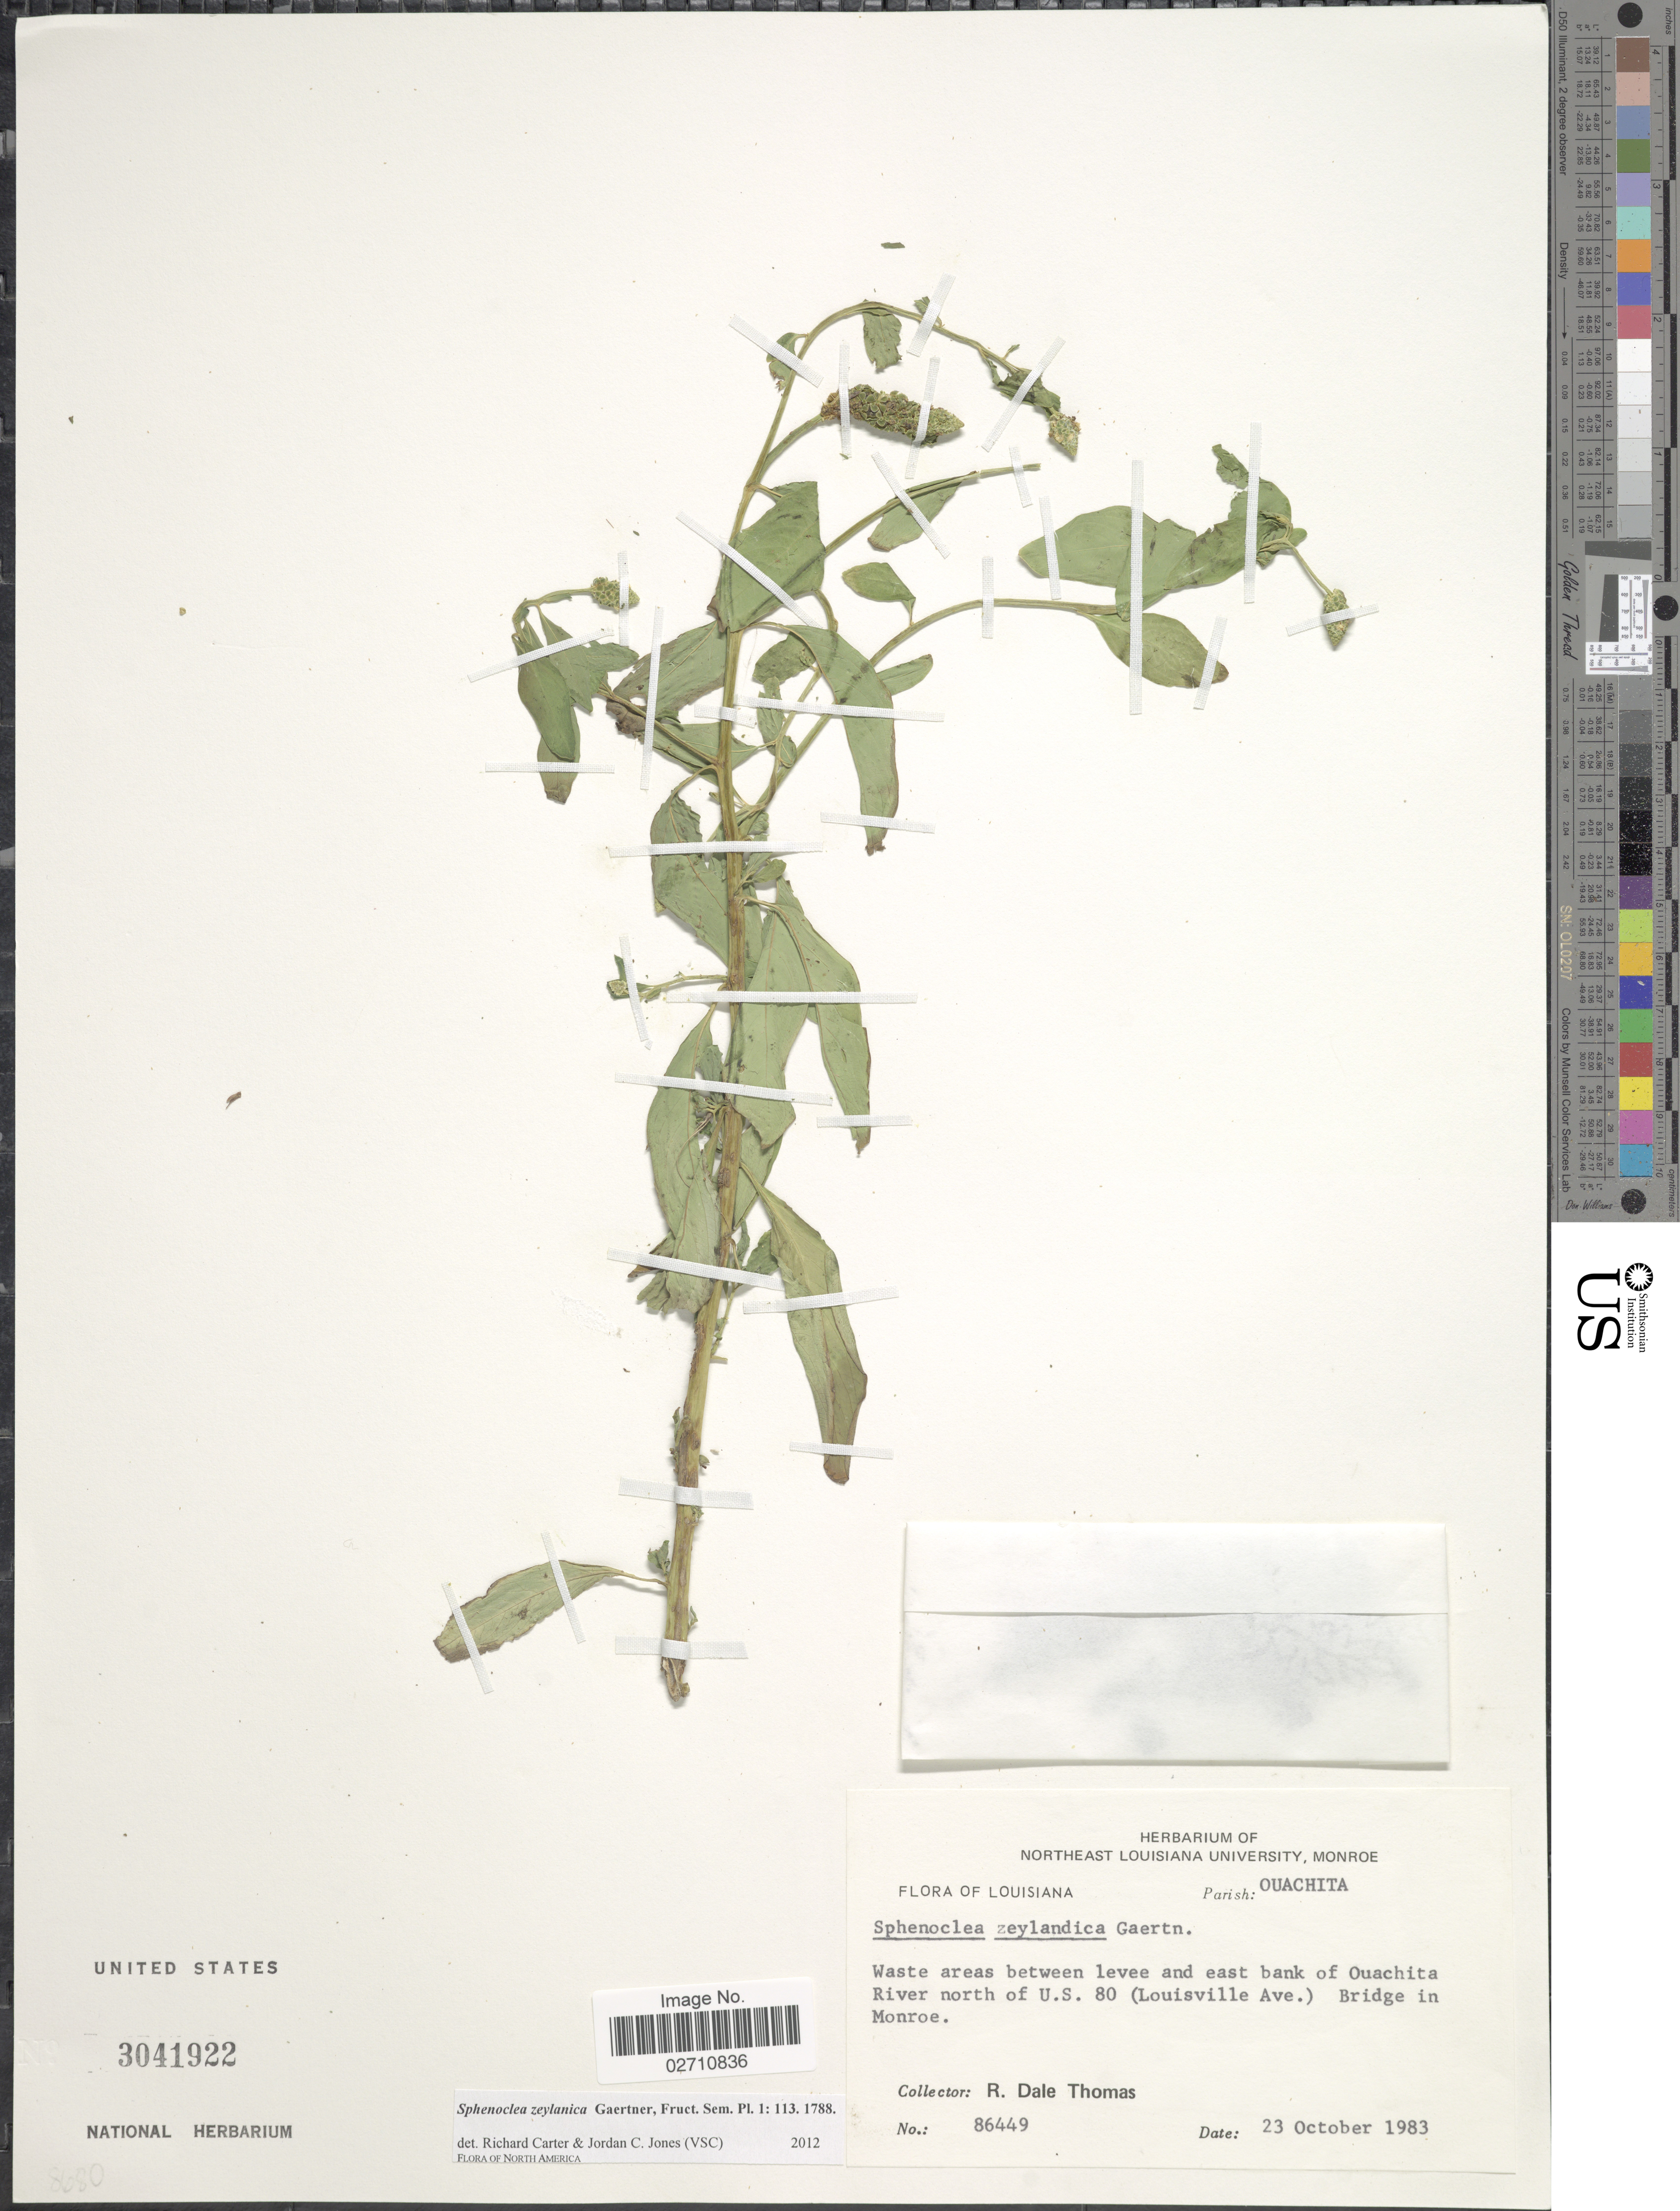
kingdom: Plantae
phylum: Tracheophyta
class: Magnoliopsida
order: Solanales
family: Sphenocleaceae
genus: Sphenoclea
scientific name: Sphenoclea zeylanica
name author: Gaertn.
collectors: R. Thomas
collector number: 86449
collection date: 1983-10-23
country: United States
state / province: Louisiana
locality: Parish: Ouachita. east bank of Ouachita River north of U.S. 80 (Louisville Ave). Bridge in Monroe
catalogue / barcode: US 3041922